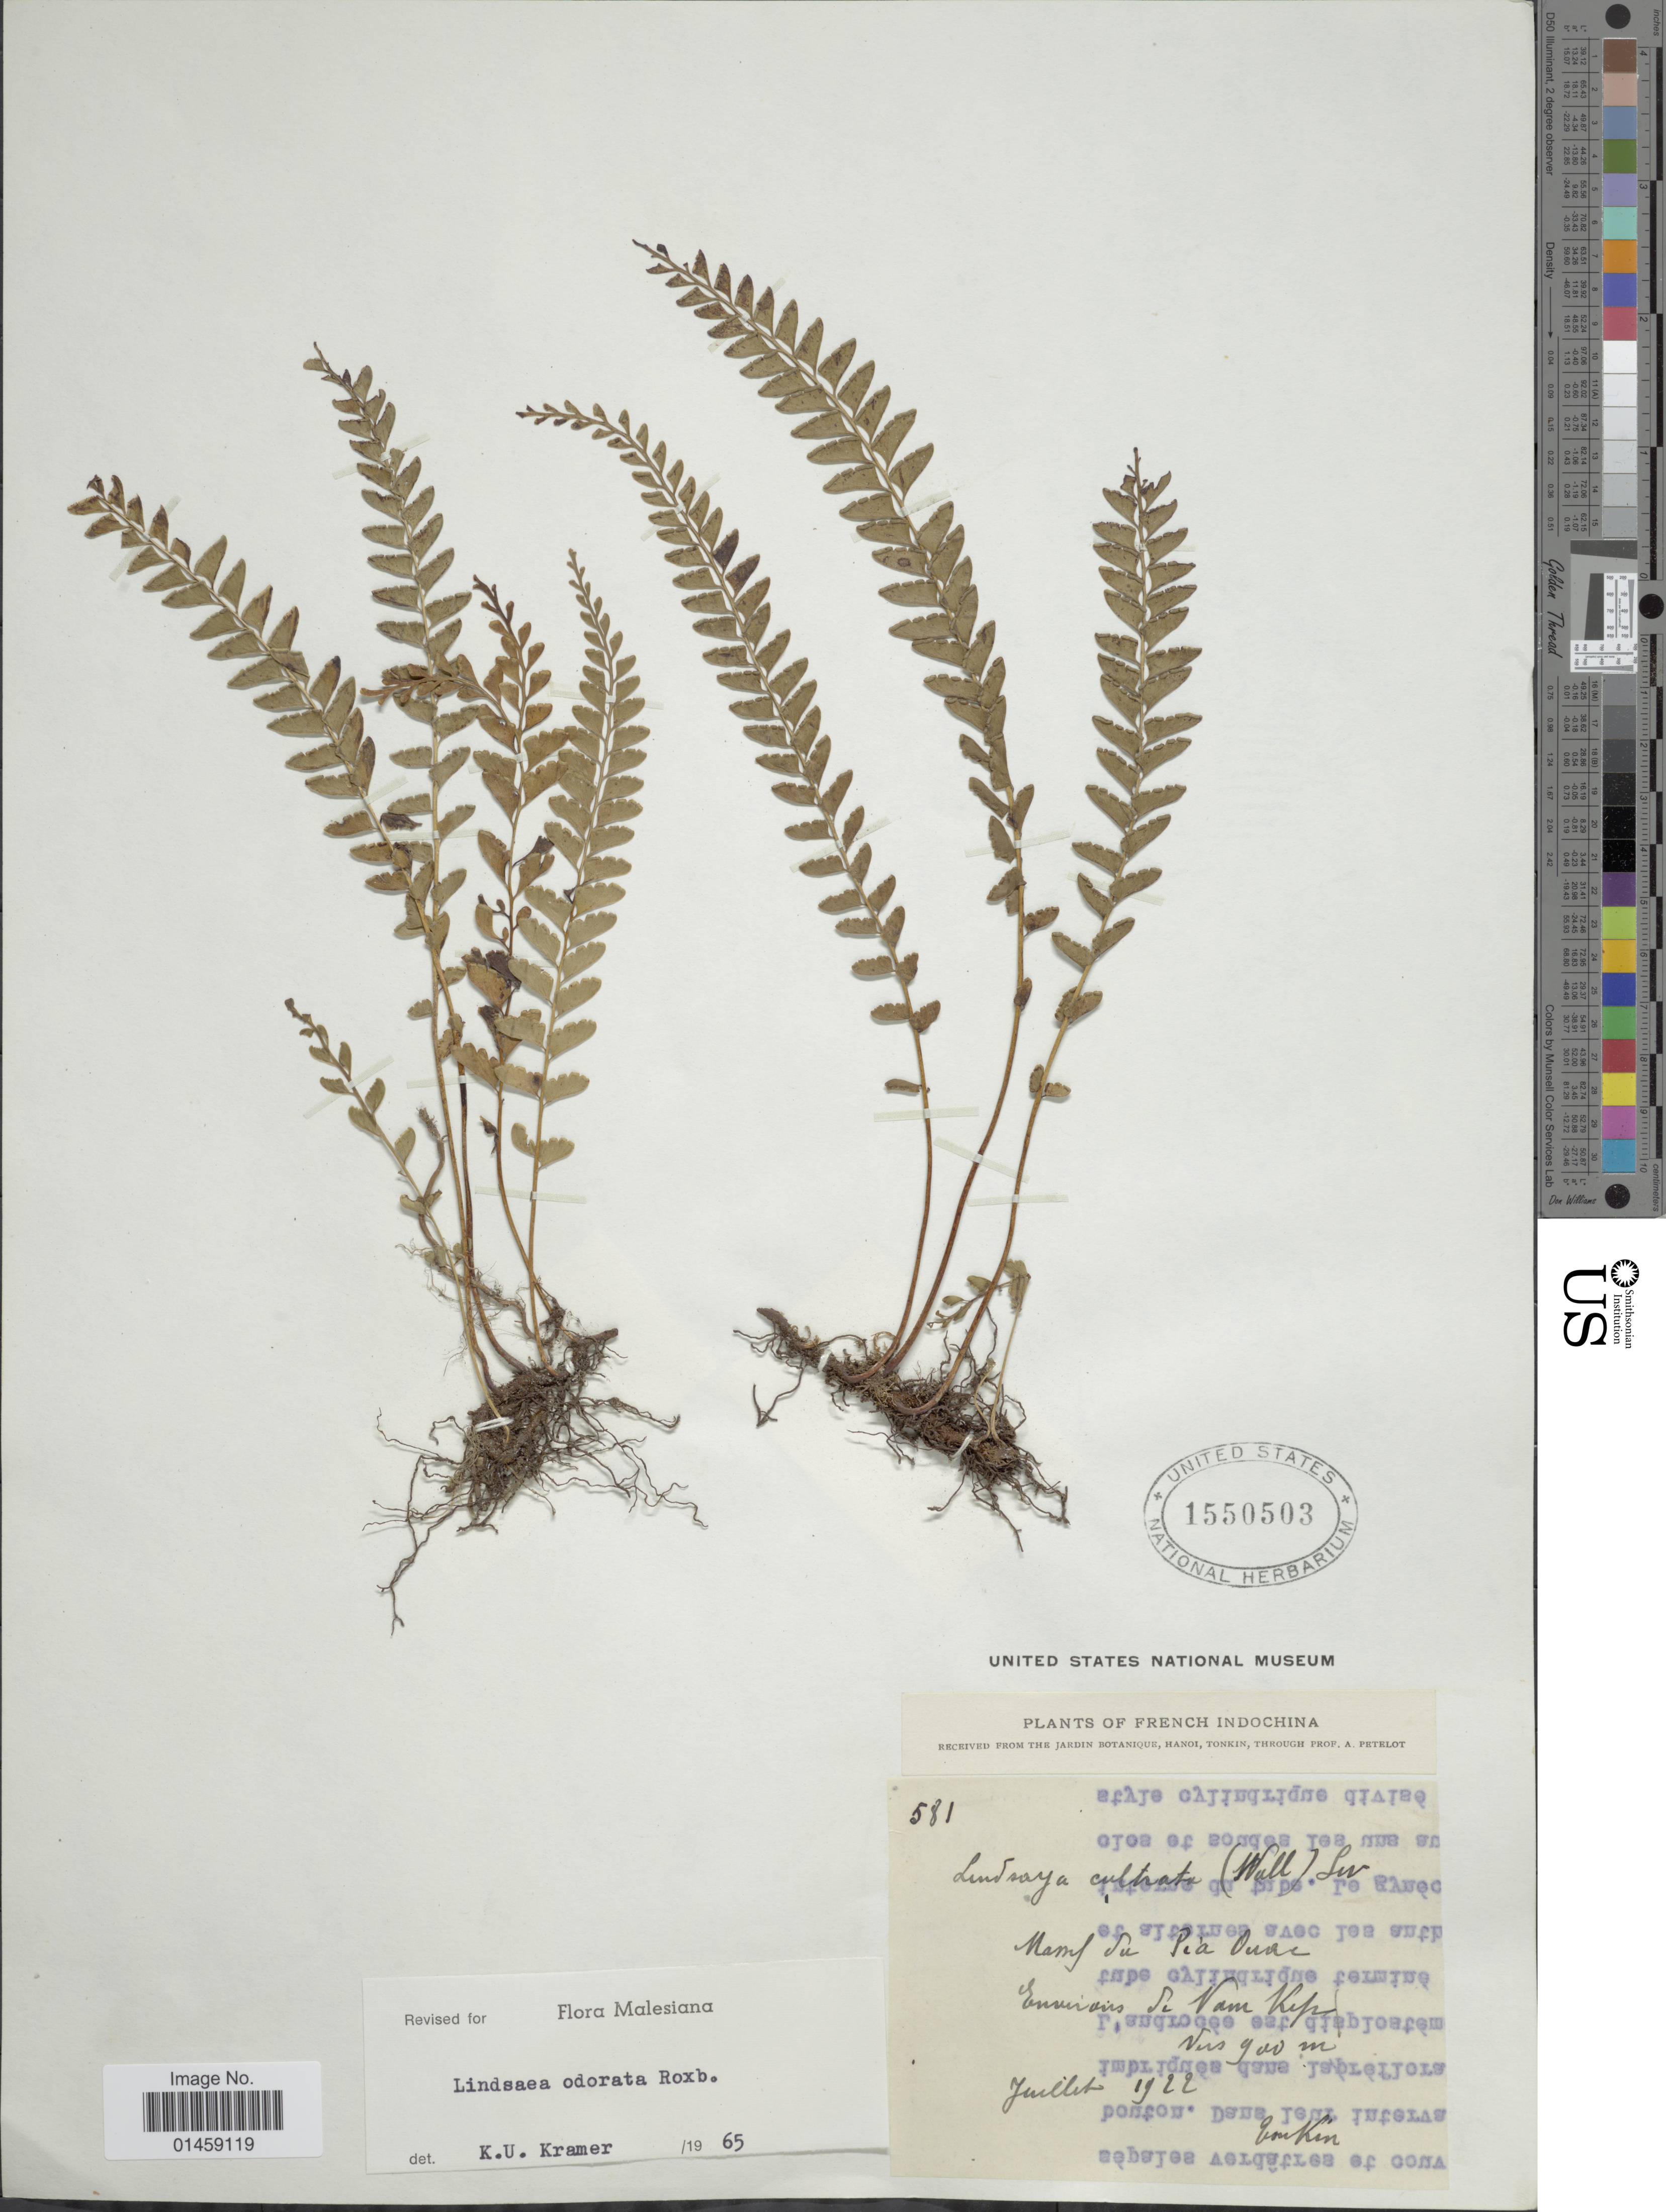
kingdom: Plantae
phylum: Tracheophyta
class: Polypodiopsida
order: Polypodiales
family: Lindsaeaceae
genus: Lindsaea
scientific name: Lindsaea odorata var. odorata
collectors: A. Petelot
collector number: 581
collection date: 1922-07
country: Vietnam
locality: Tonkin. French, Indo China, Massif di Pia Ouae, environs de Nam Kip [interpreted]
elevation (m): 900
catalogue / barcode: US 1550503